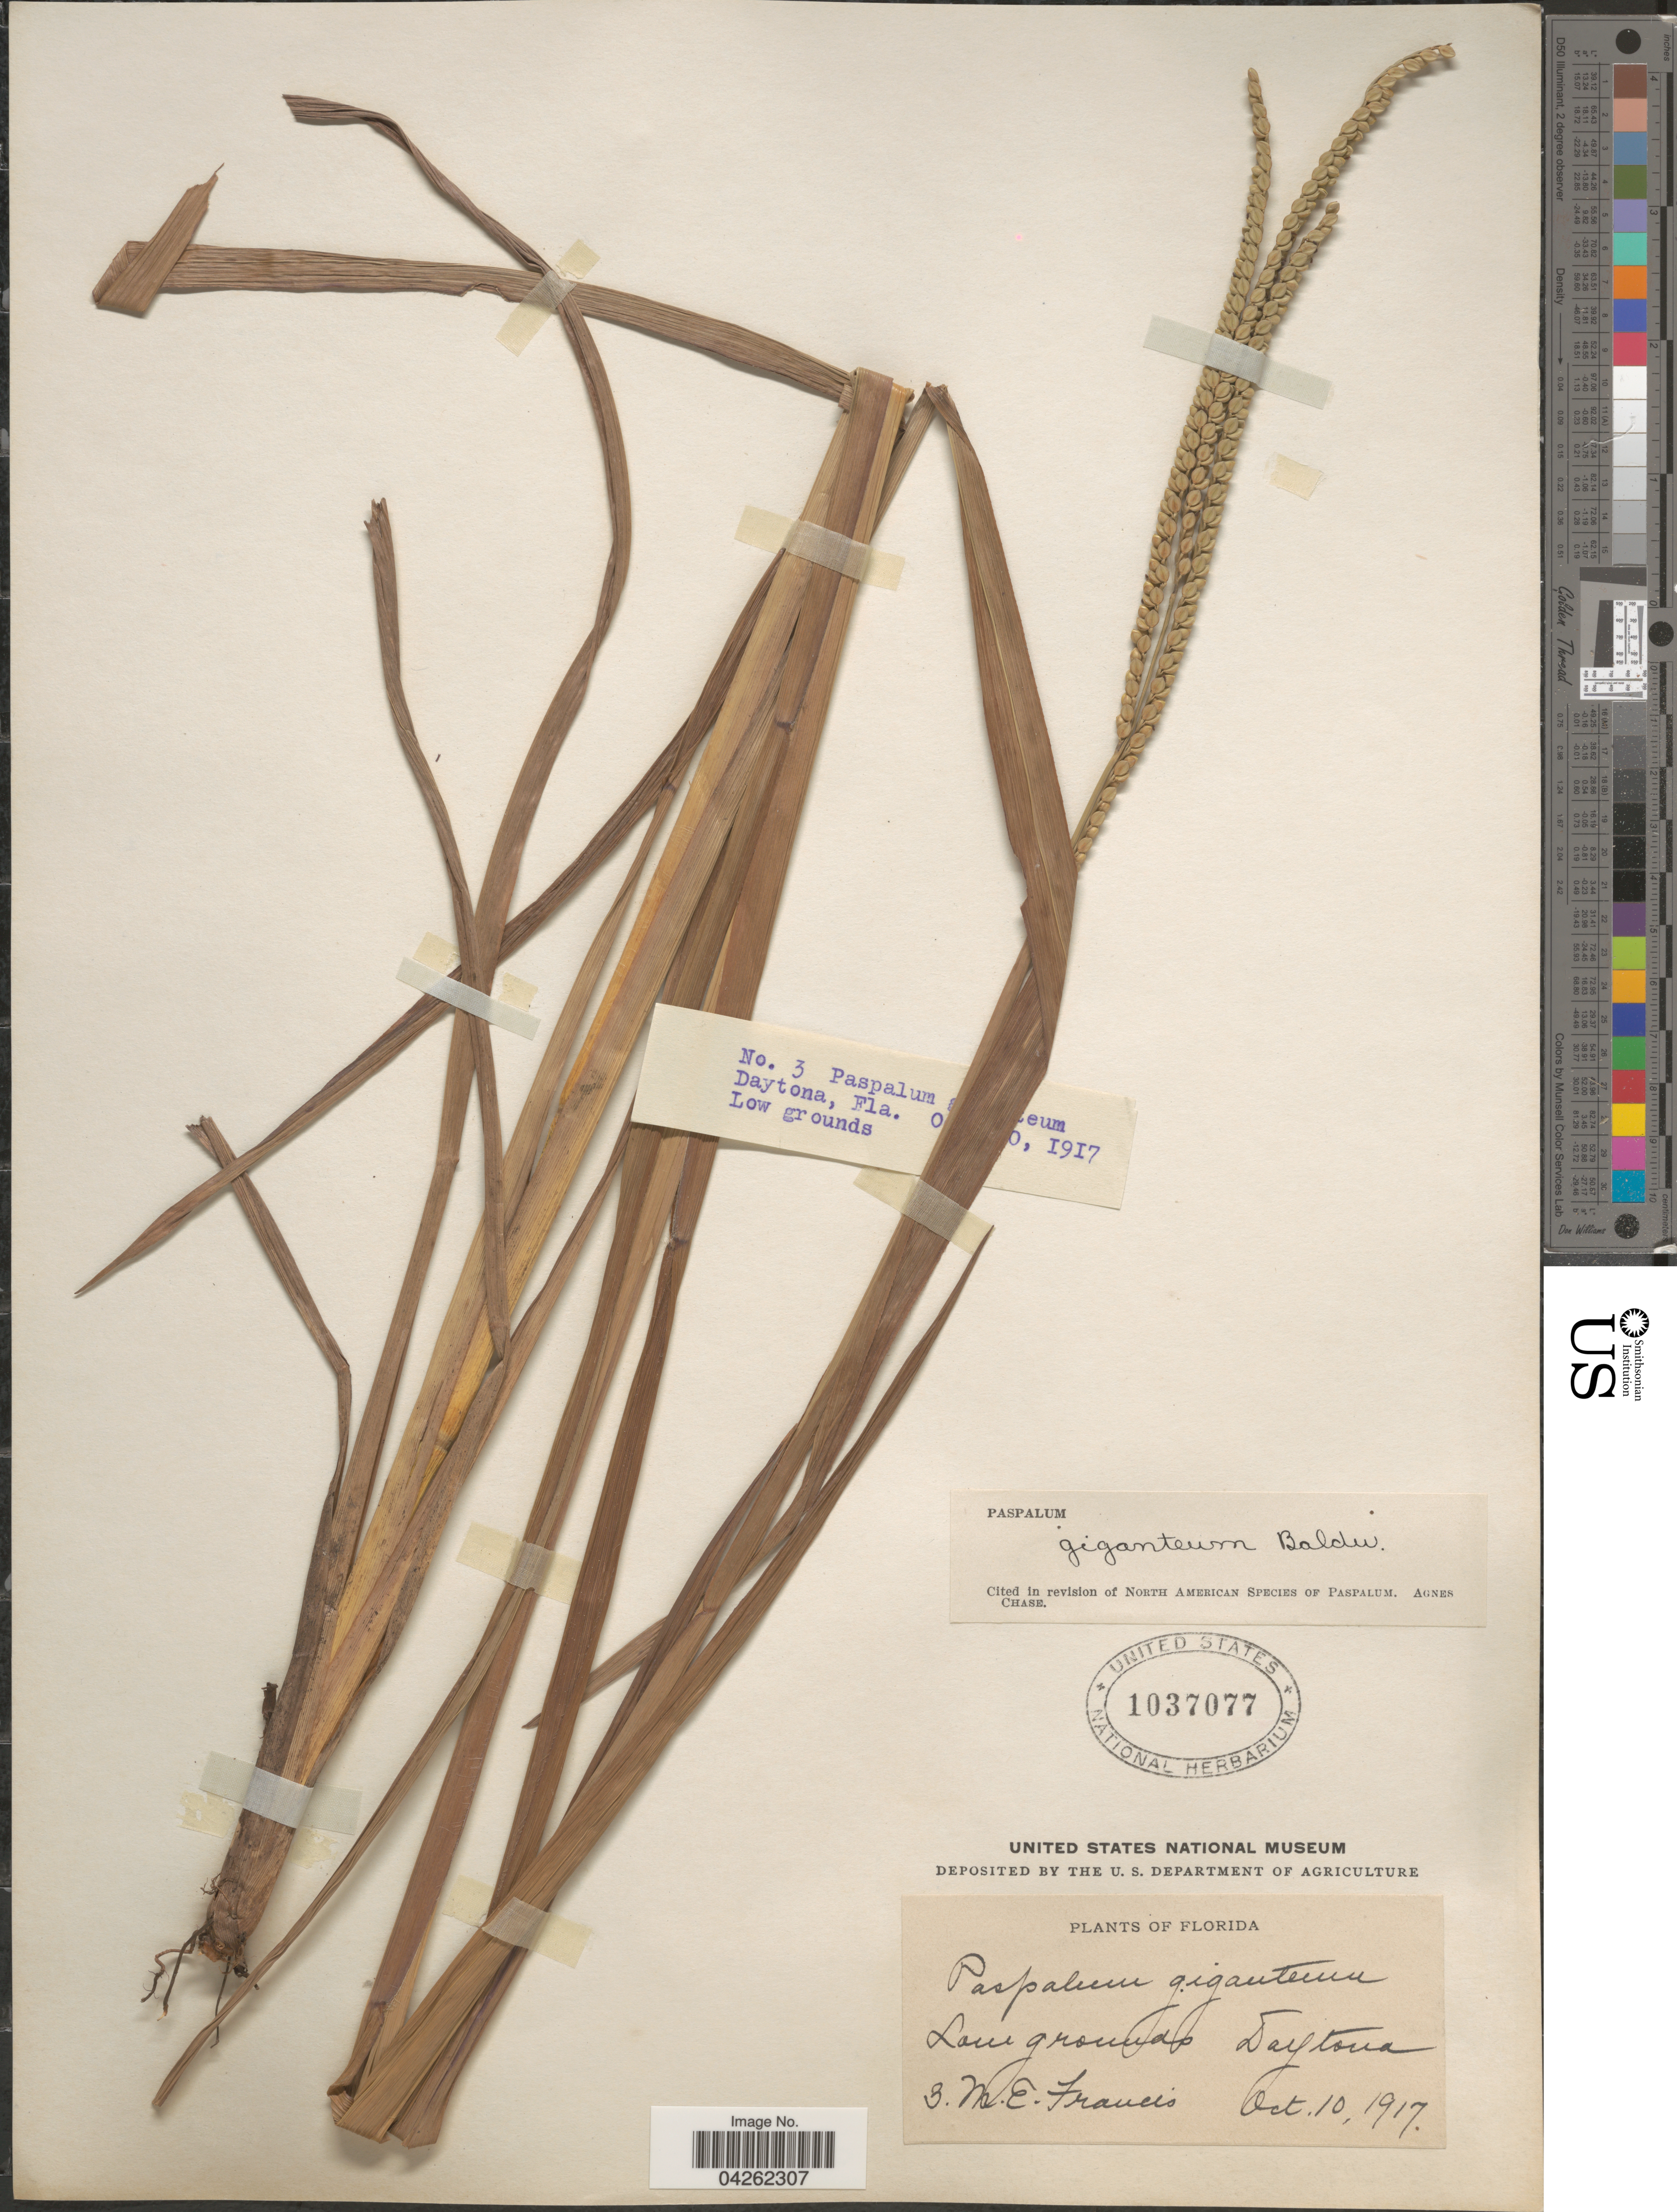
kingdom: Plantae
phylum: Tracheophyta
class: Liliopsida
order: Poales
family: Poaceae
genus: Paspalum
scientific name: Paspalum giganteum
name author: Baldwin ex Vasey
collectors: M. E. Francis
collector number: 3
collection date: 1917-10-10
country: United States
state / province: Florida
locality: Low grounds. Daytona.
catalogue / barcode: US 1037077